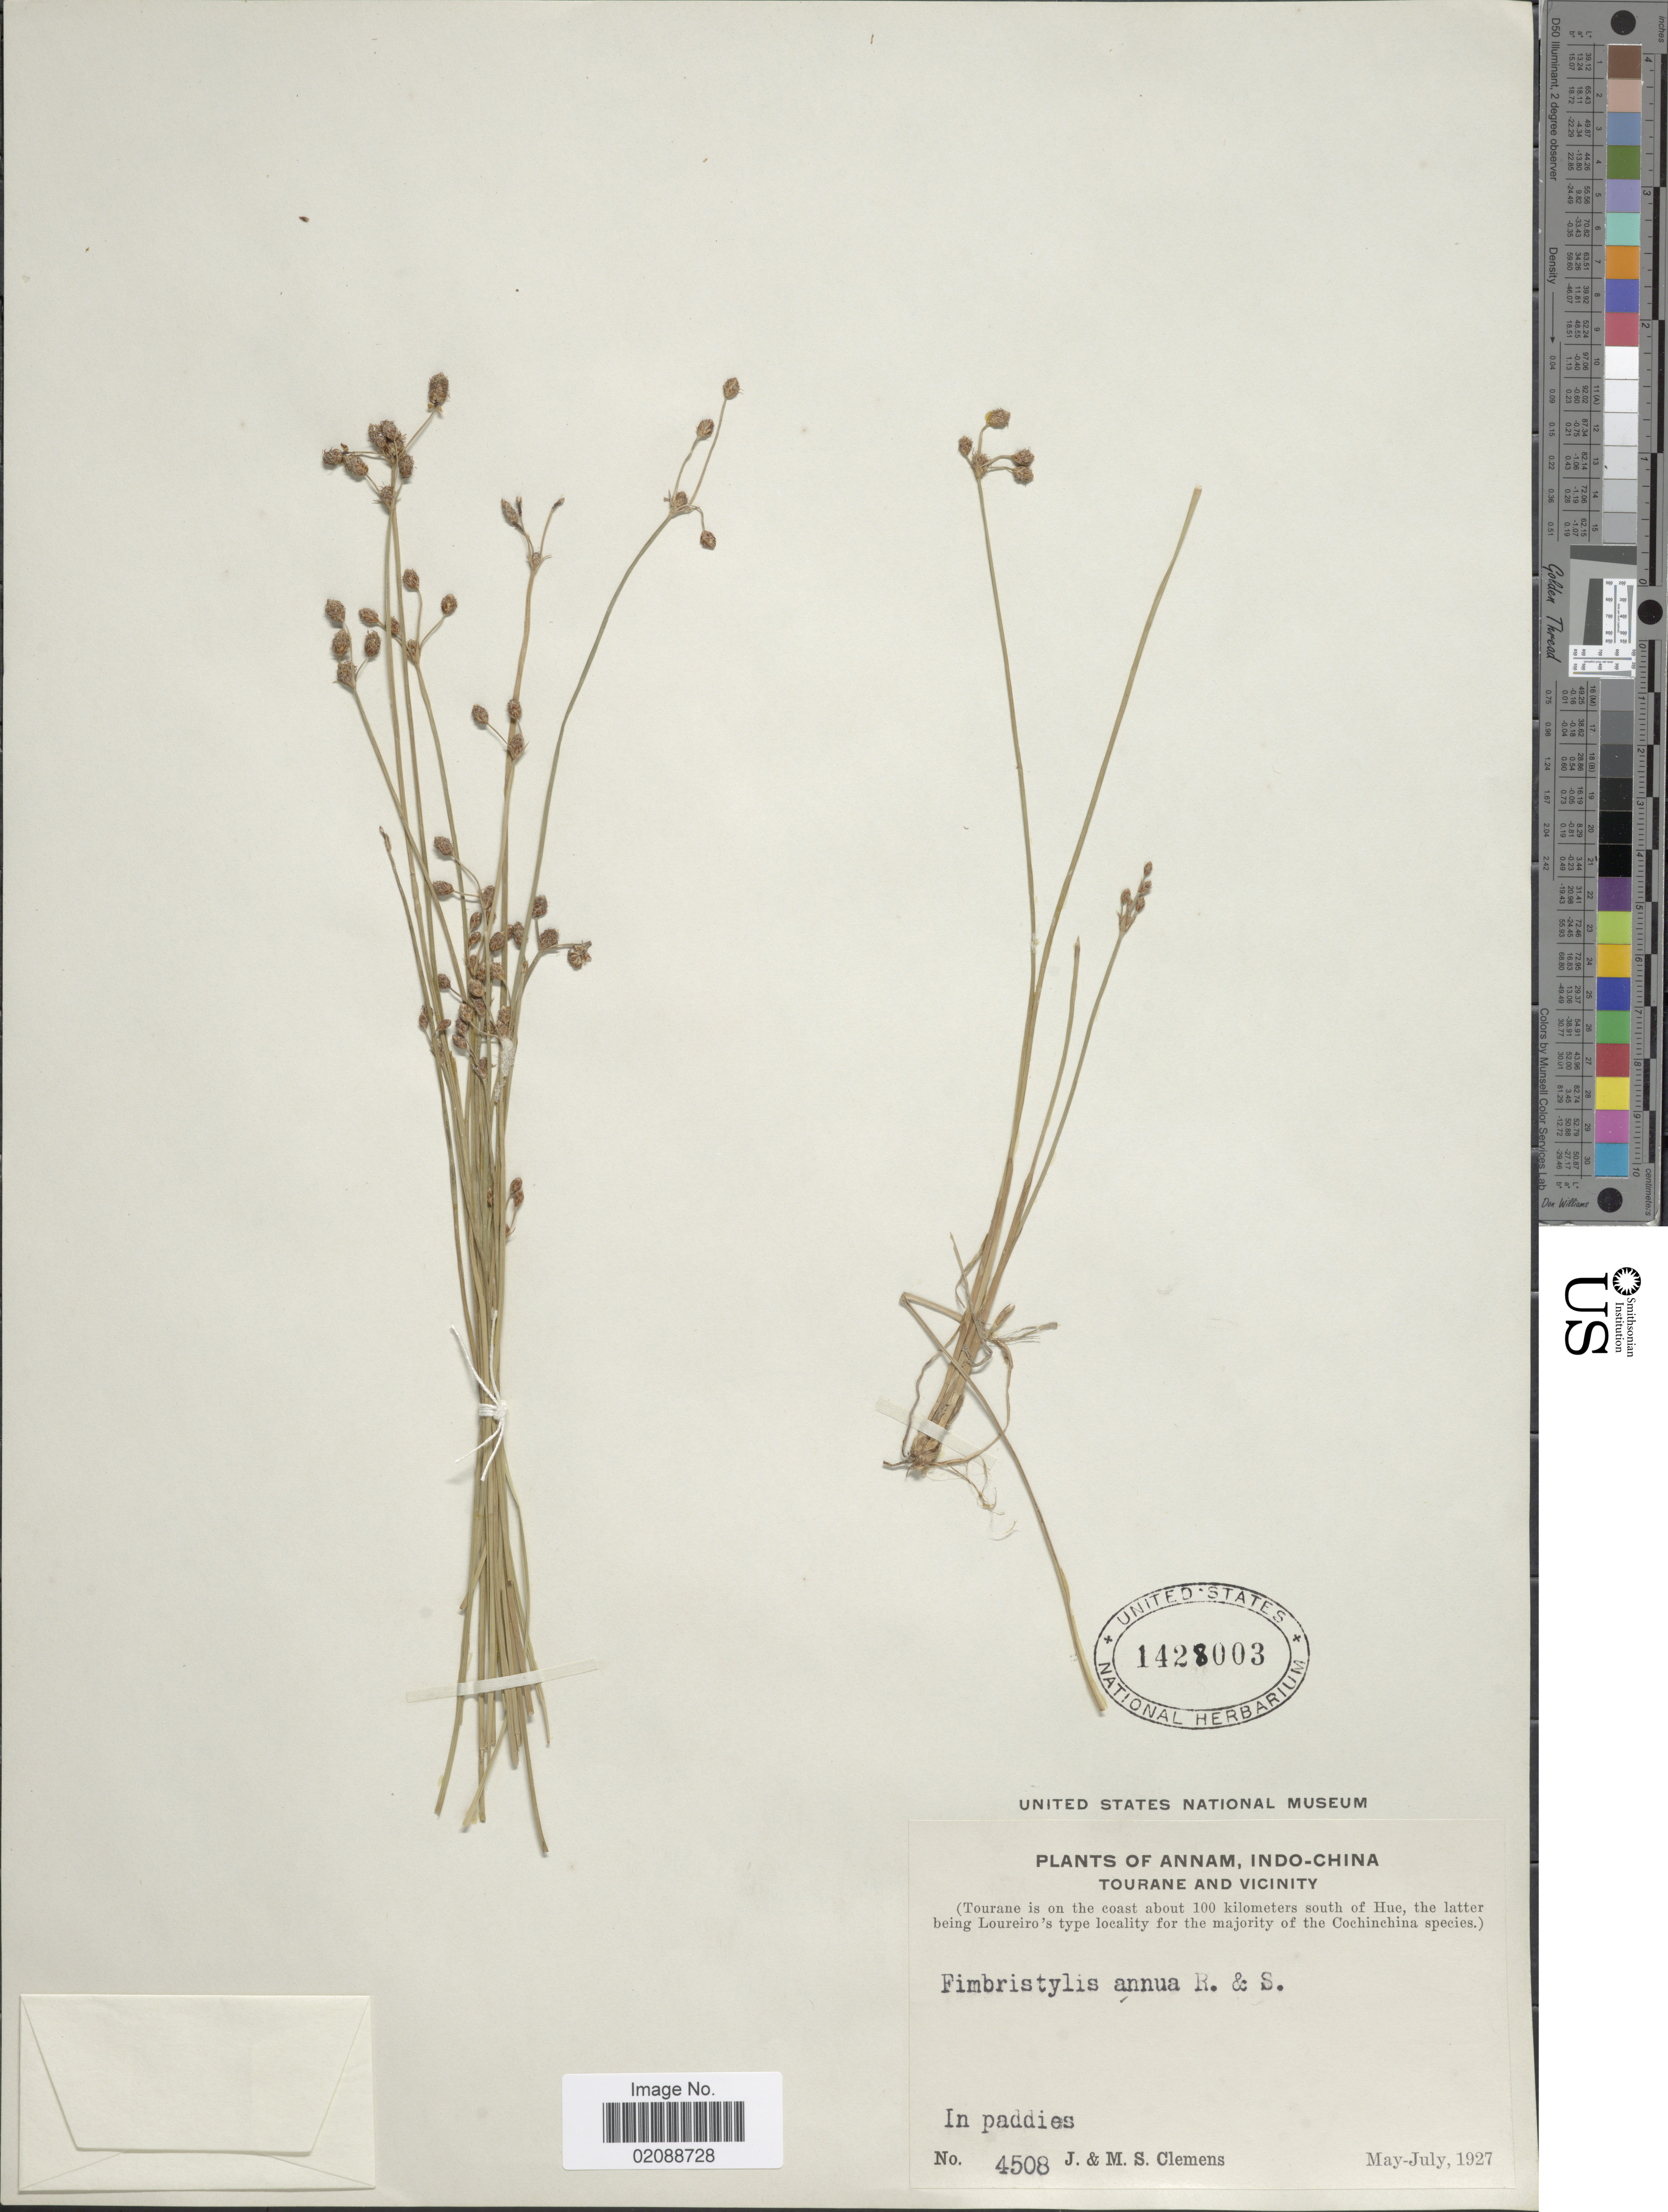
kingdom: Plantae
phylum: Tracheophyta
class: Liliopsida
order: Poales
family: Cyperaceae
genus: Fimbristylis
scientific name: Fimbristylis annua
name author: (All.) Roem. & Schult.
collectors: J. Clemens & M. S. Clemens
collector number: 4508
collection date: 1927-05/1927-07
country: Vietnam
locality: Annam, Indo-China, Tourane and Vicinity (Tourane is on the coast about 100 kilometers south of Hue), in paddies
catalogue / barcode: US 1428003